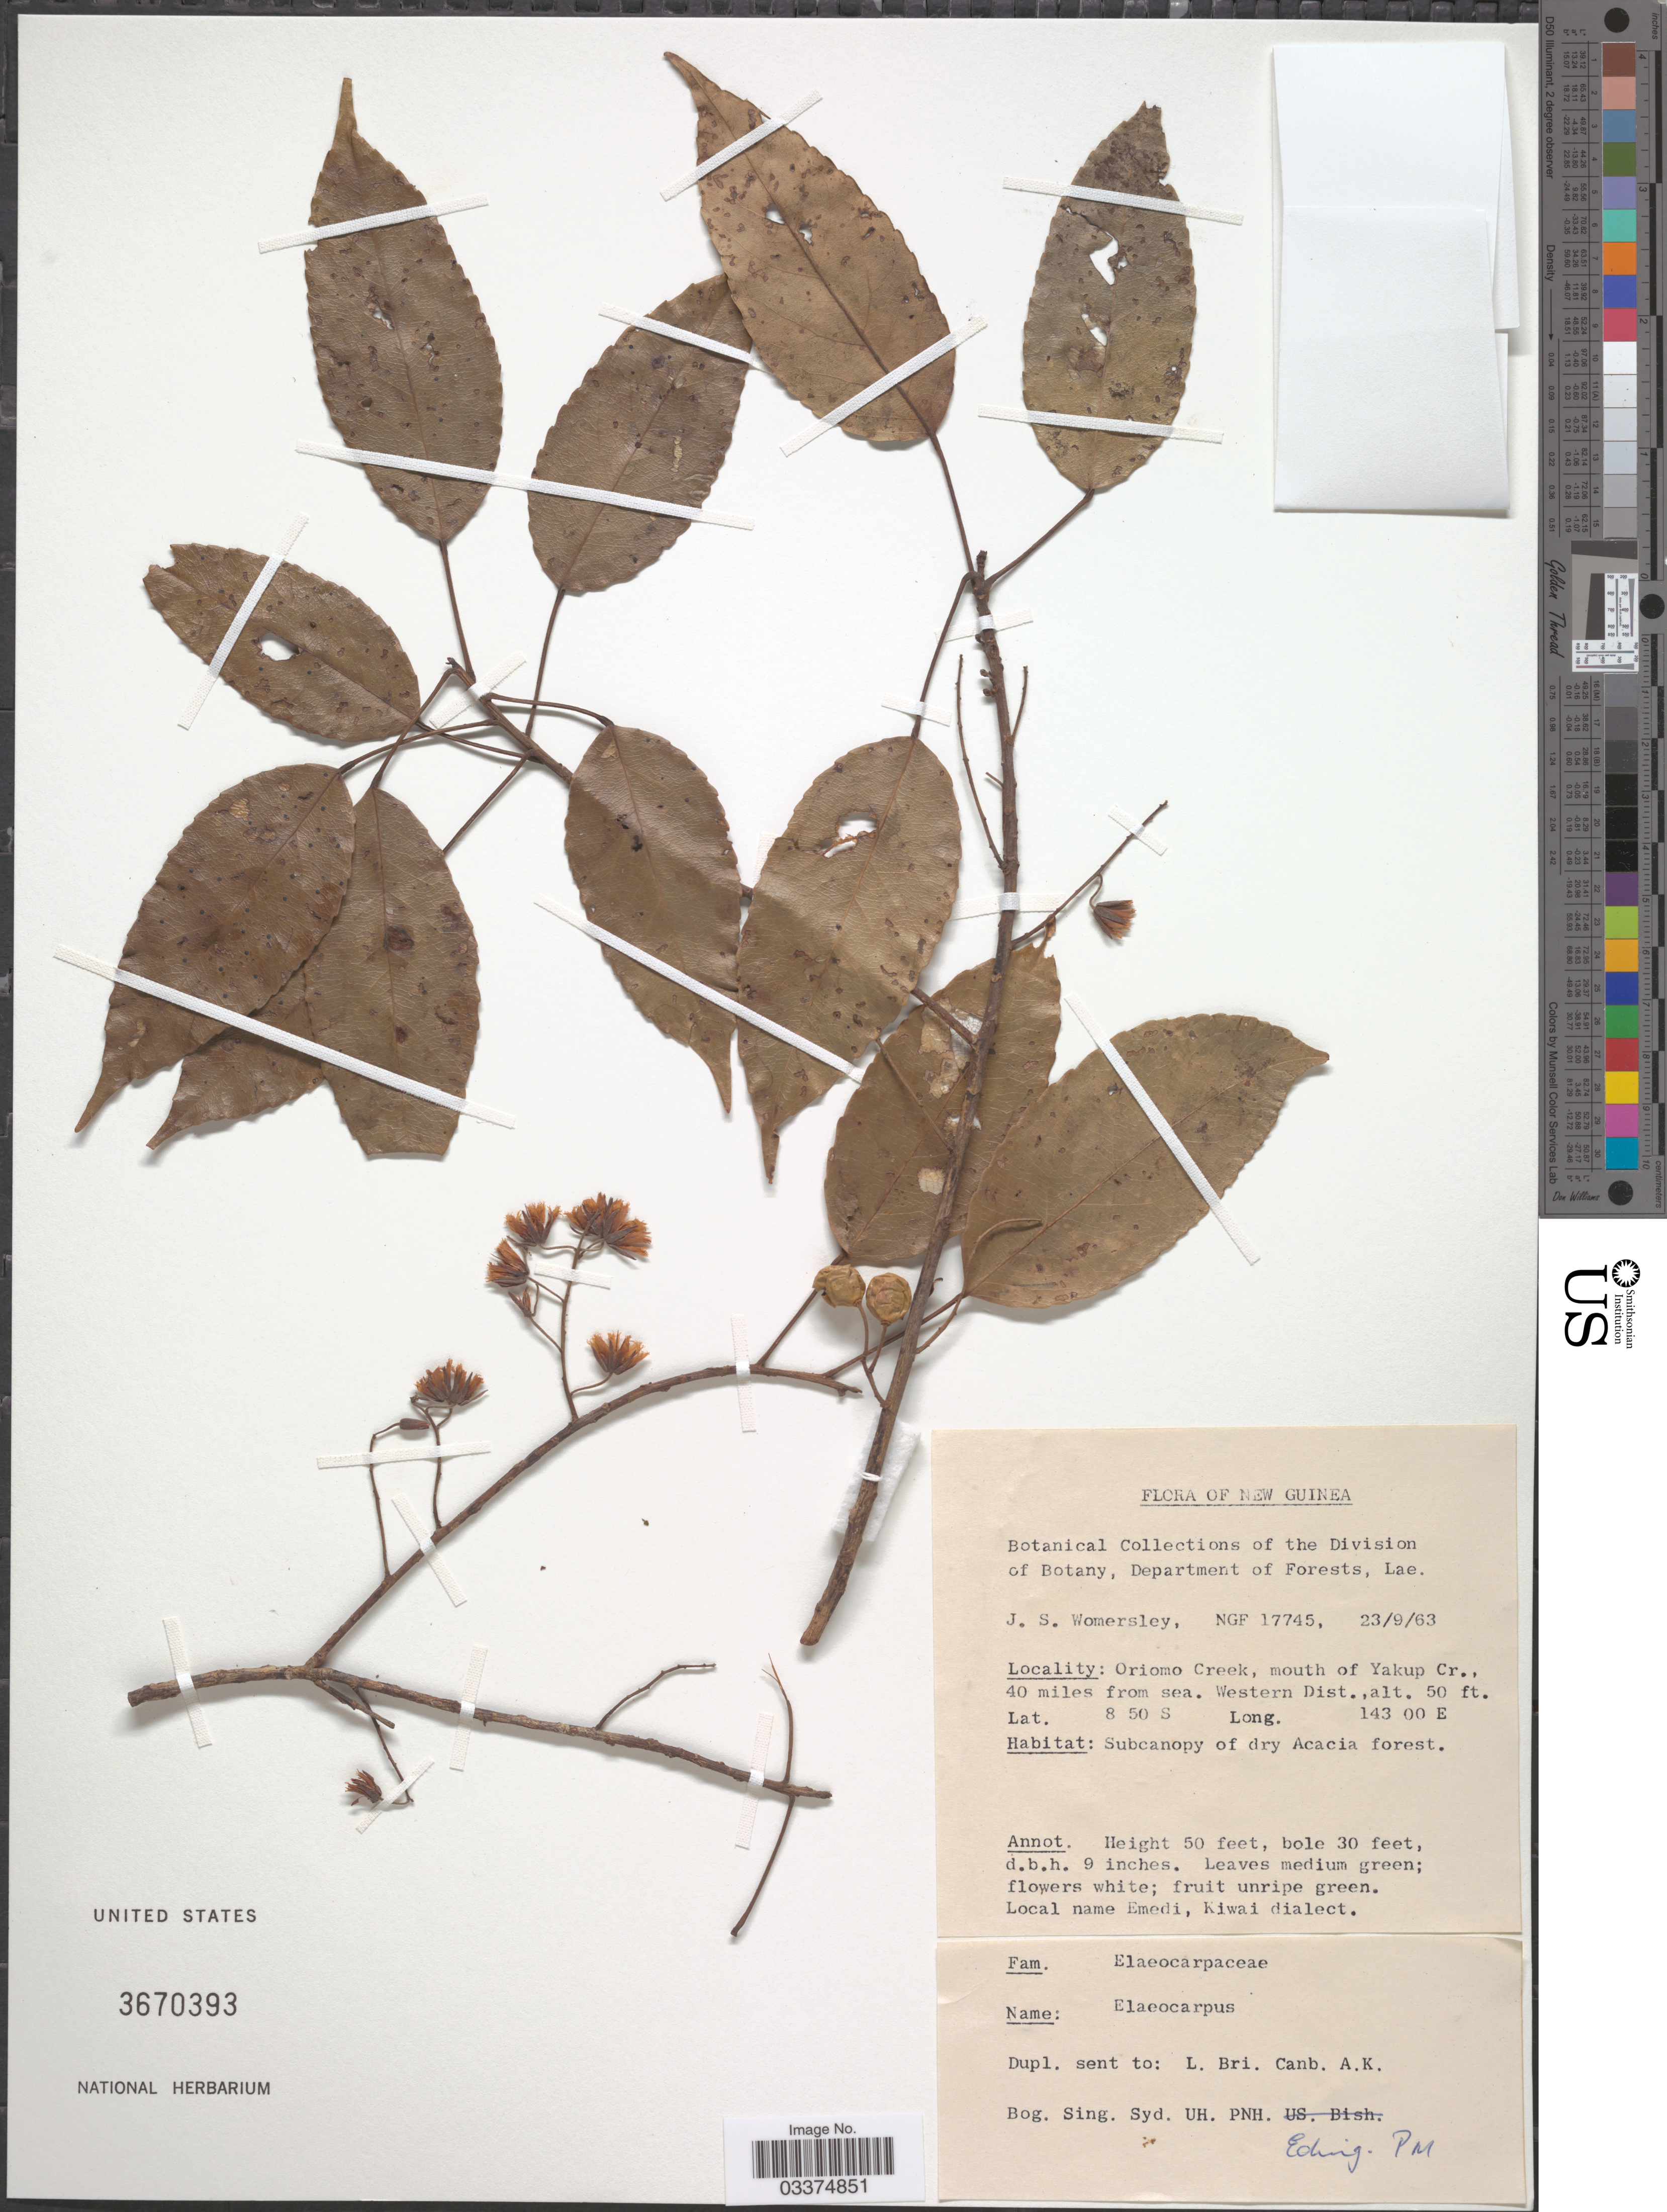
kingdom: Plantae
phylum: Tracheophyta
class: Magnoliopsida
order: Oxalidales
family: Elaeocarpaceae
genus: Elaeocarpus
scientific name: Elaeocarpus sp.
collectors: J. S. Womersley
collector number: NGF 17745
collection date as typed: Transcribed d/m/y: 23/9/63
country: Papua New Guinea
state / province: Manus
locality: New Guinea. Oriomo Creek, mouth of Yakup Cr., 40 miles from sea. Western Dist.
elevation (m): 15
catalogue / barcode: US 3670393